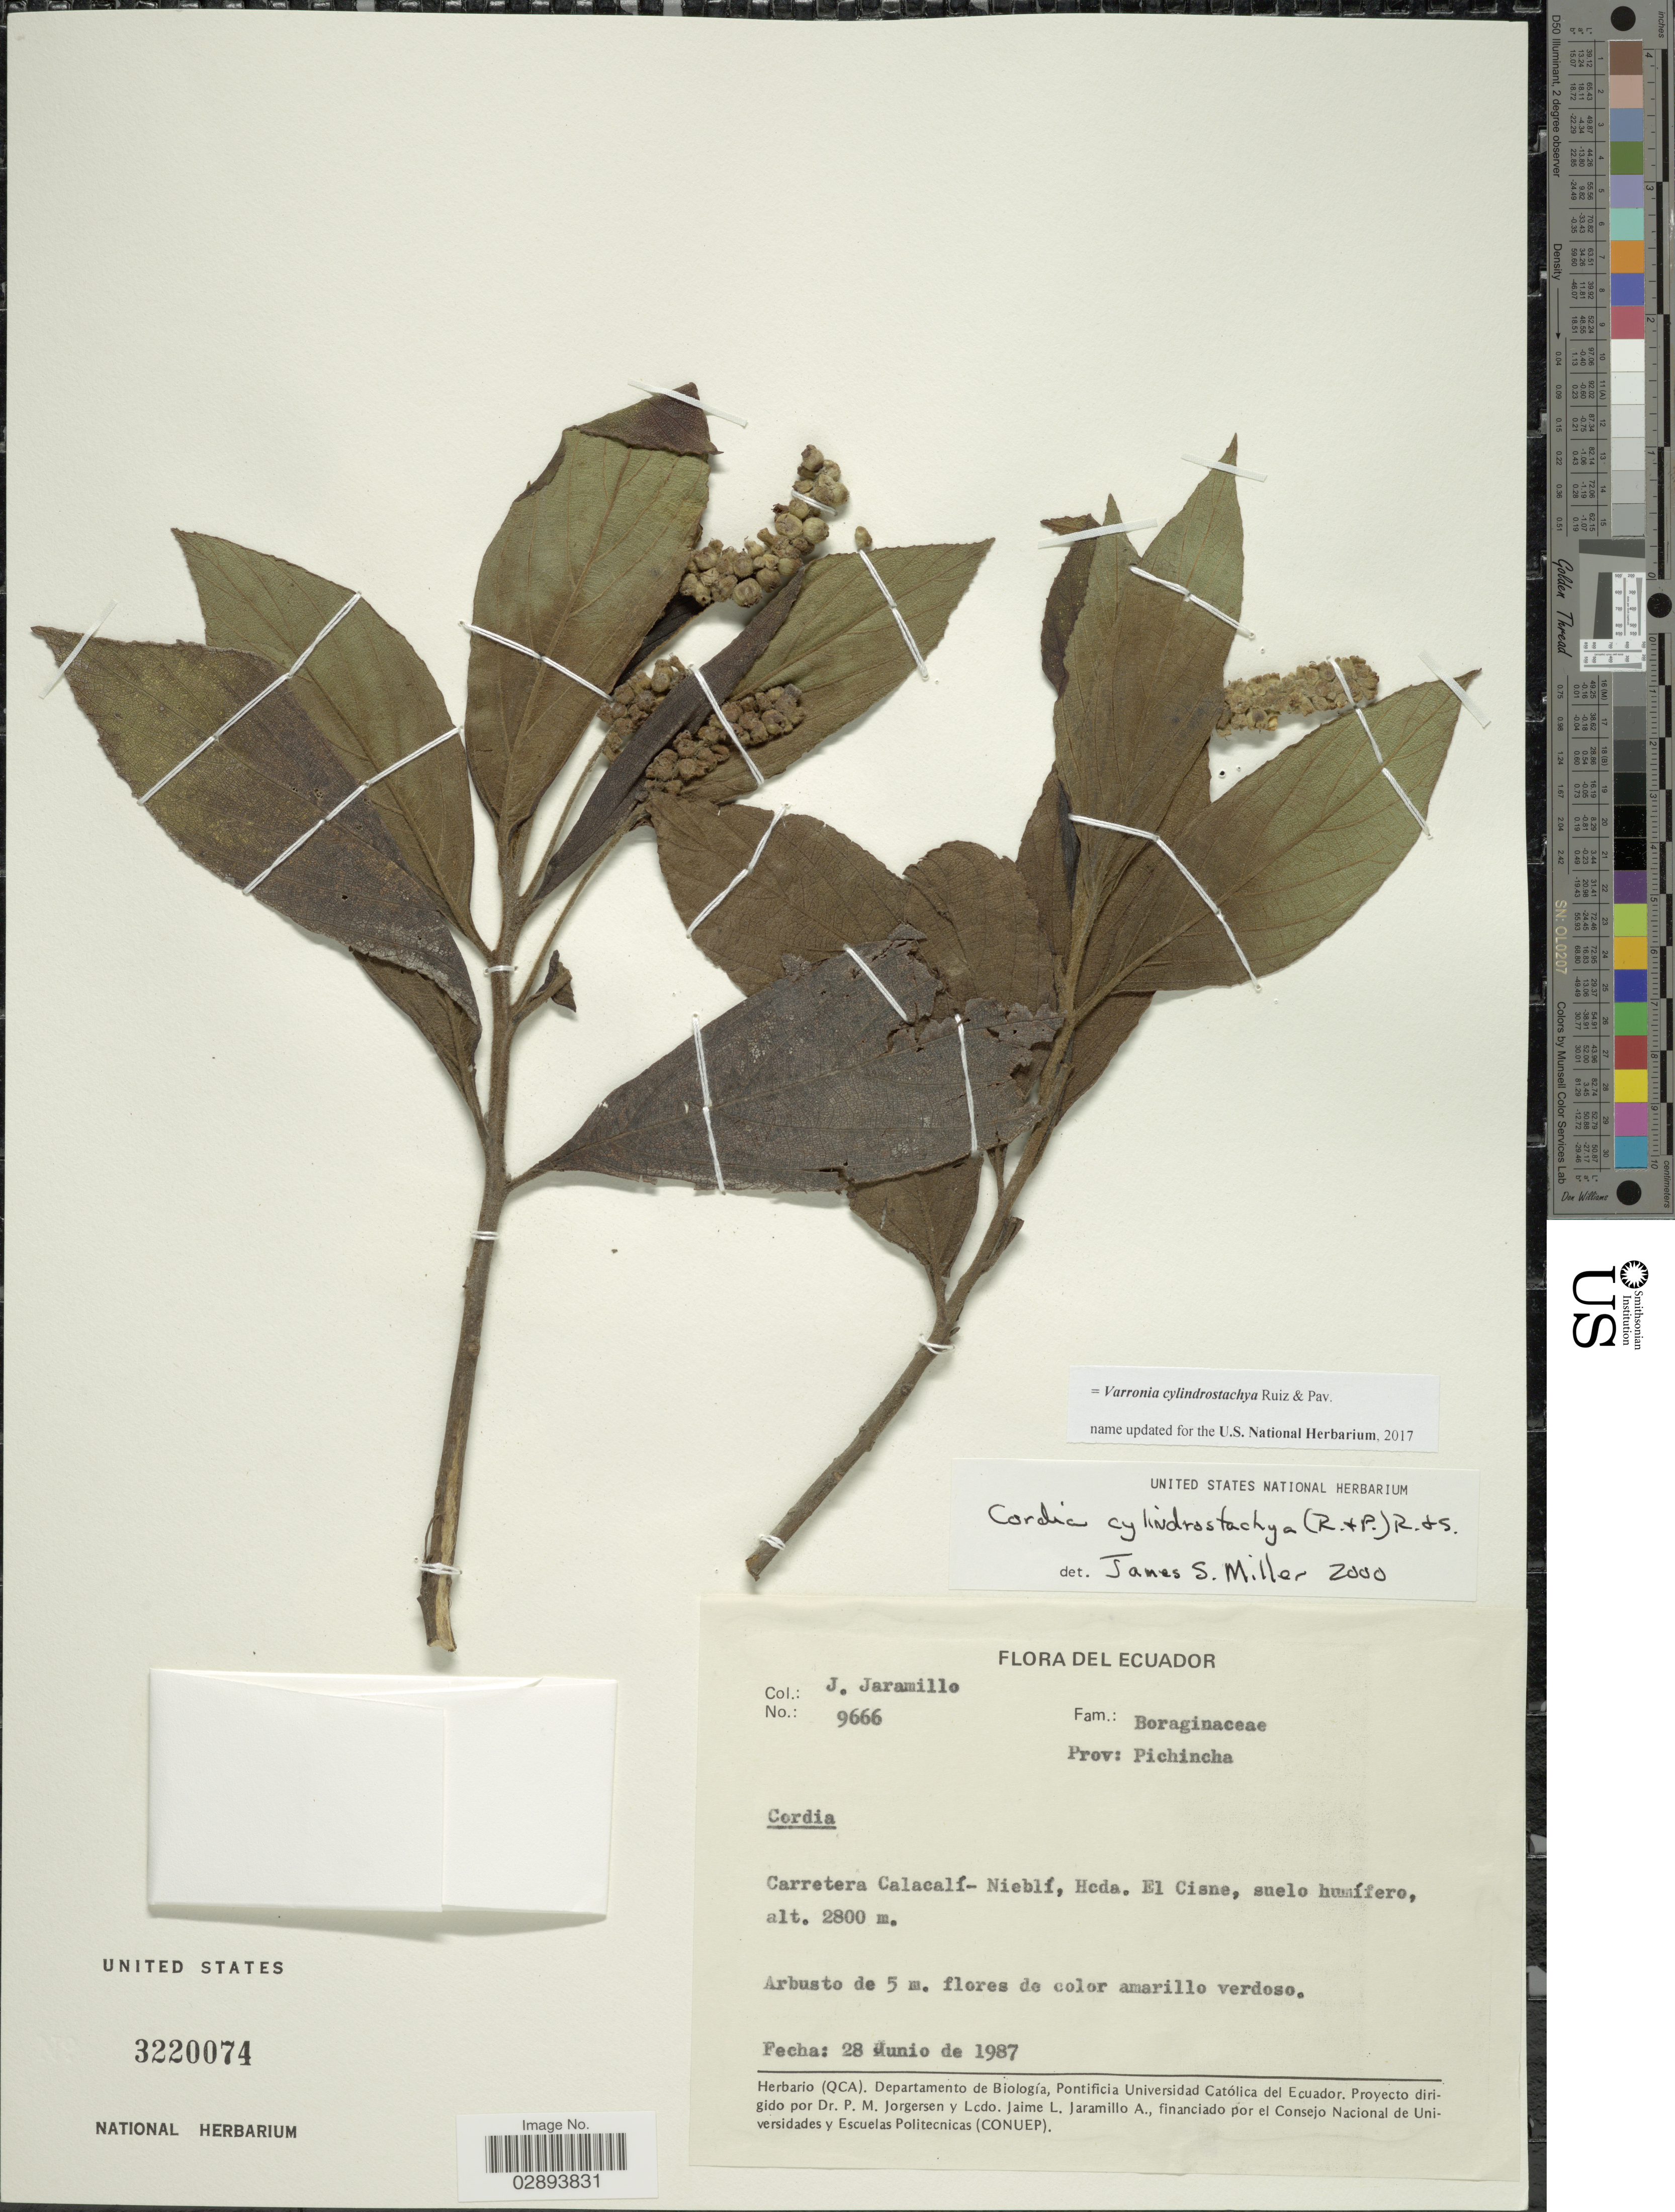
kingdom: Plantae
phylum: Tracheophyta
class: Magnoliopsida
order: Boraginales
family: Cordiaceae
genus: Varronia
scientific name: Varronia cylindrostachya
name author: Ruiz & Pav.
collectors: J. Jaramillo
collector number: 9666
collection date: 1987-06-28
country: Ecuador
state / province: Pichincha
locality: Carretera Calacalí-Nieblí, Hcda. El Cisne.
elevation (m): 2800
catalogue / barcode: US 3220074